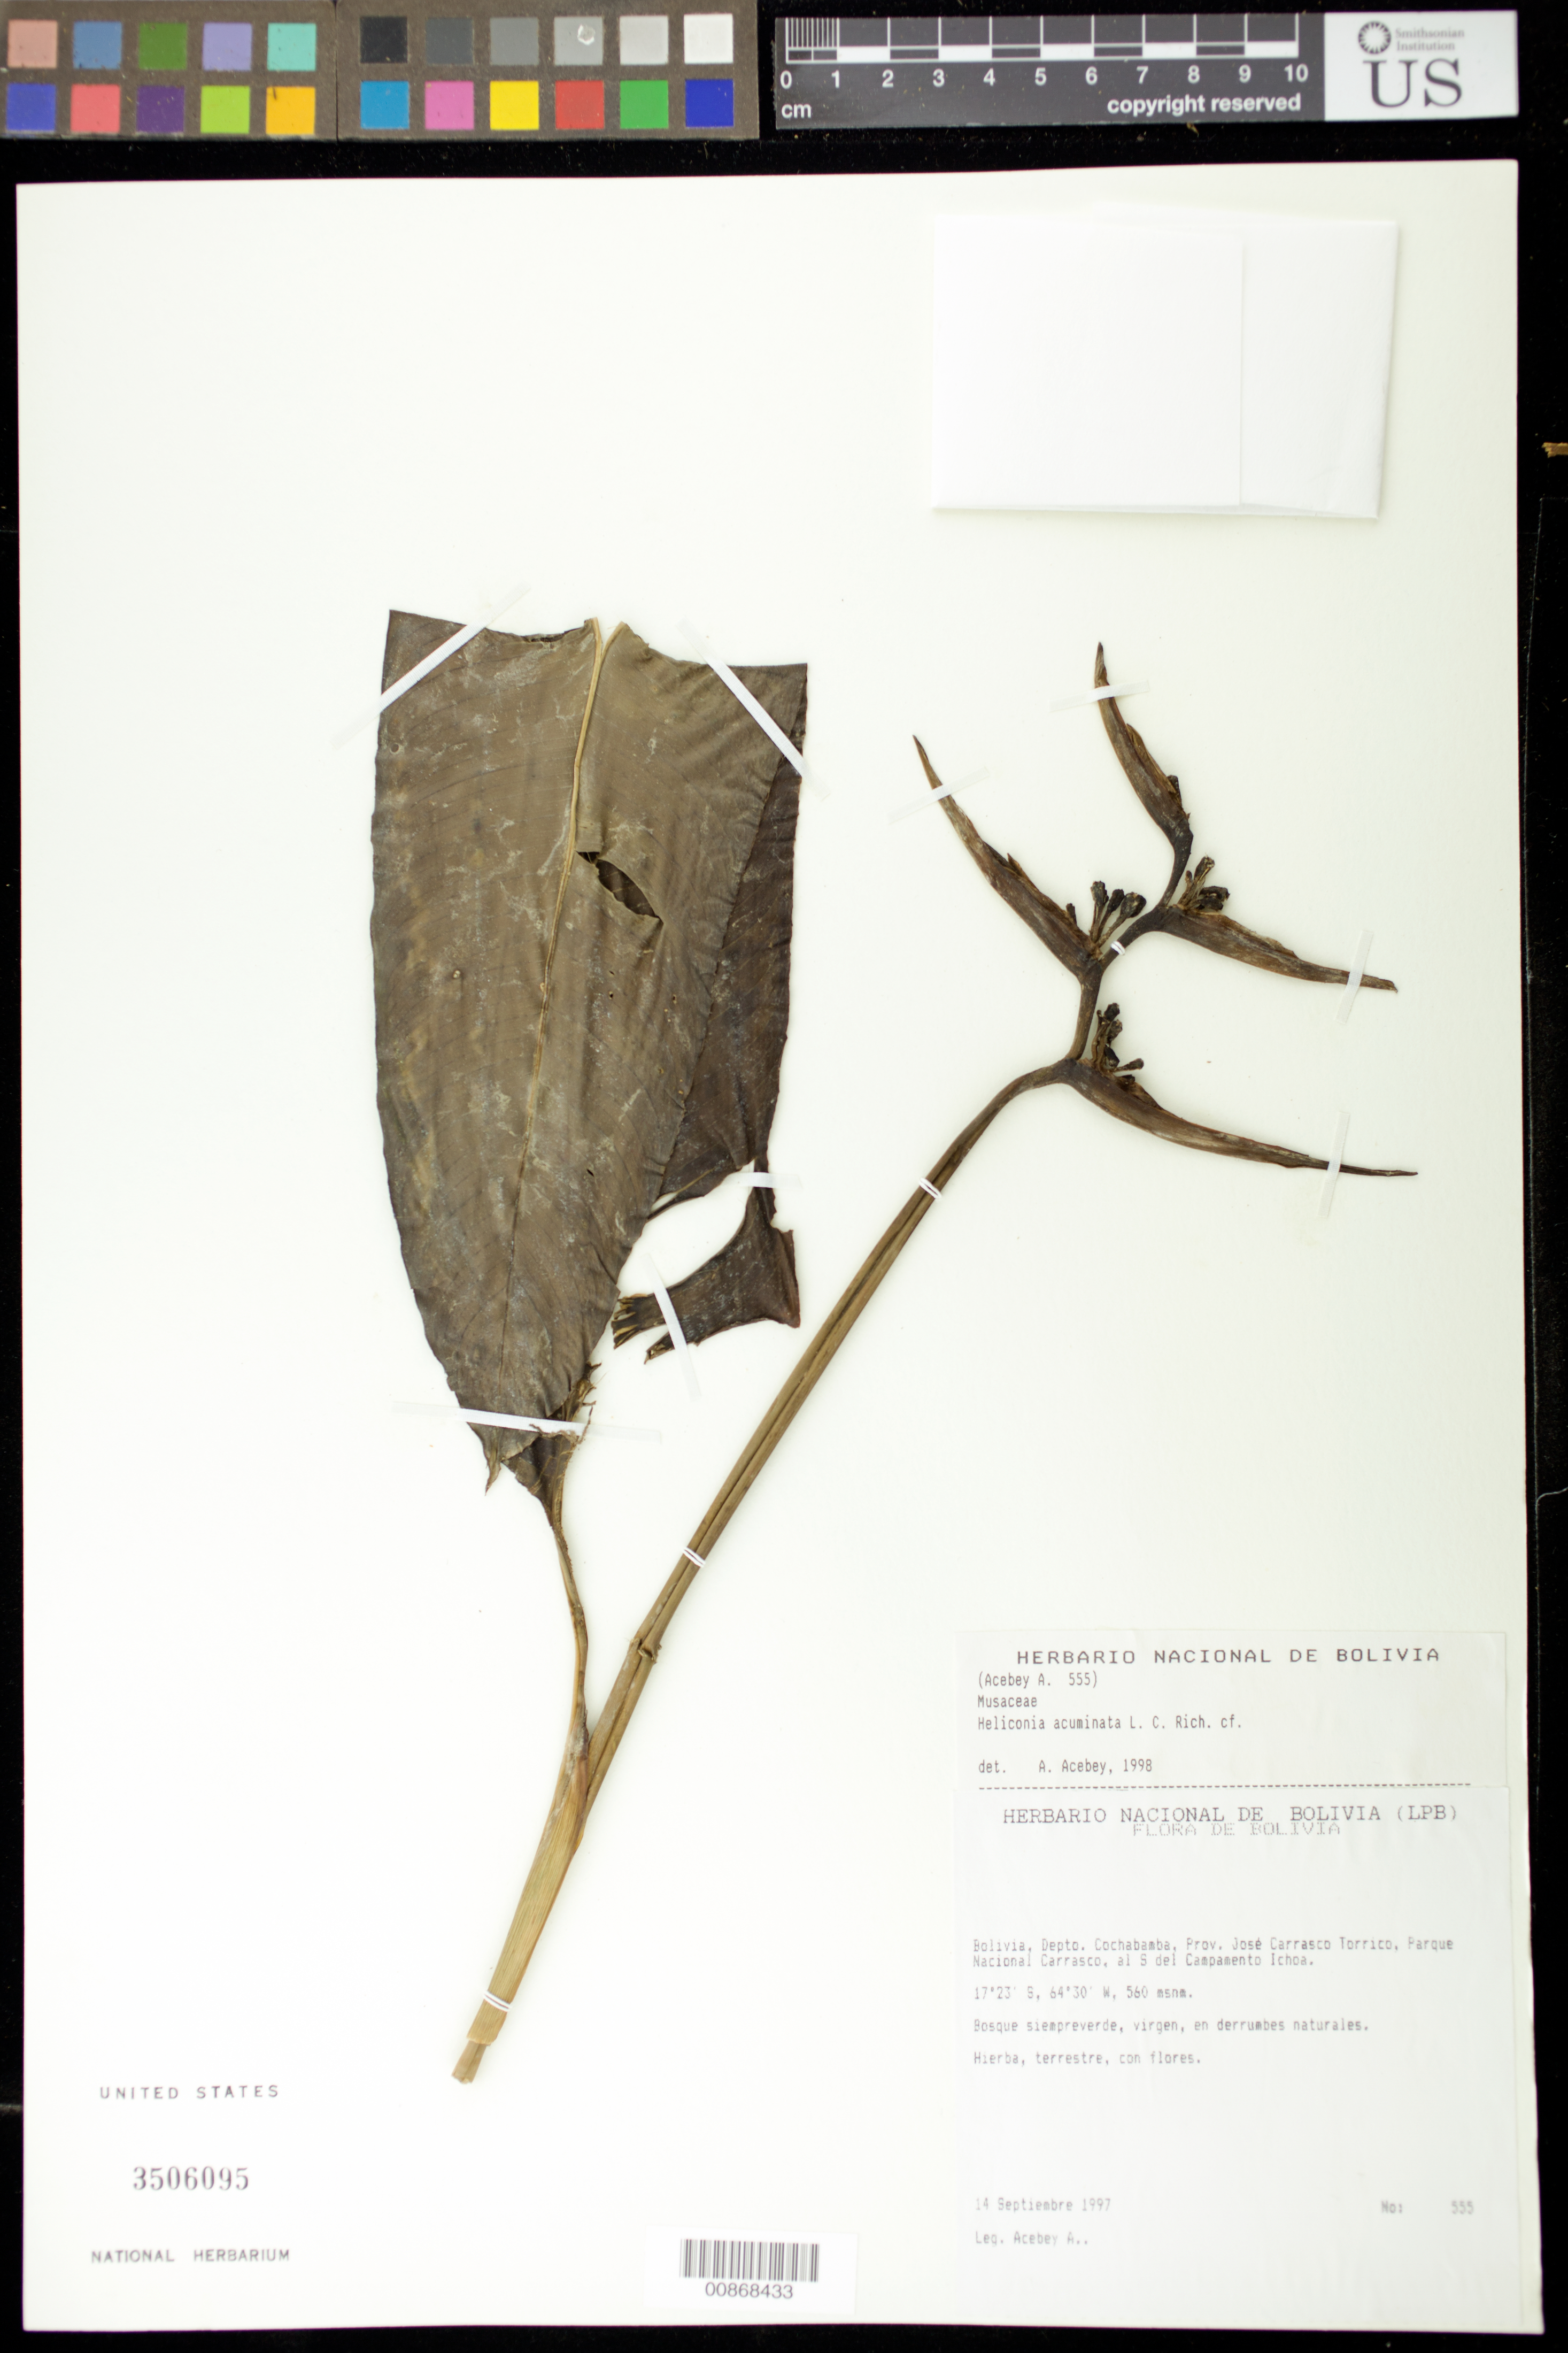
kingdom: Plantae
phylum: Tracheophyta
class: Liliopsida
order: Zingiberales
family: Heliconiaceae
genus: Heliconia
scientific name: Heliconia acuminata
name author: A. Rich.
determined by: Acebey, A.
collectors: A. Acebey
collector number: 555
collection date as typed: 14 Sep 1997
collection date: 1997-09-14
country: Bolivia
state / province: Cochabamba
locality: Prov. Jose Carrasco Torrico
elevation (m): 560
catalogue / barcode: US 3506095